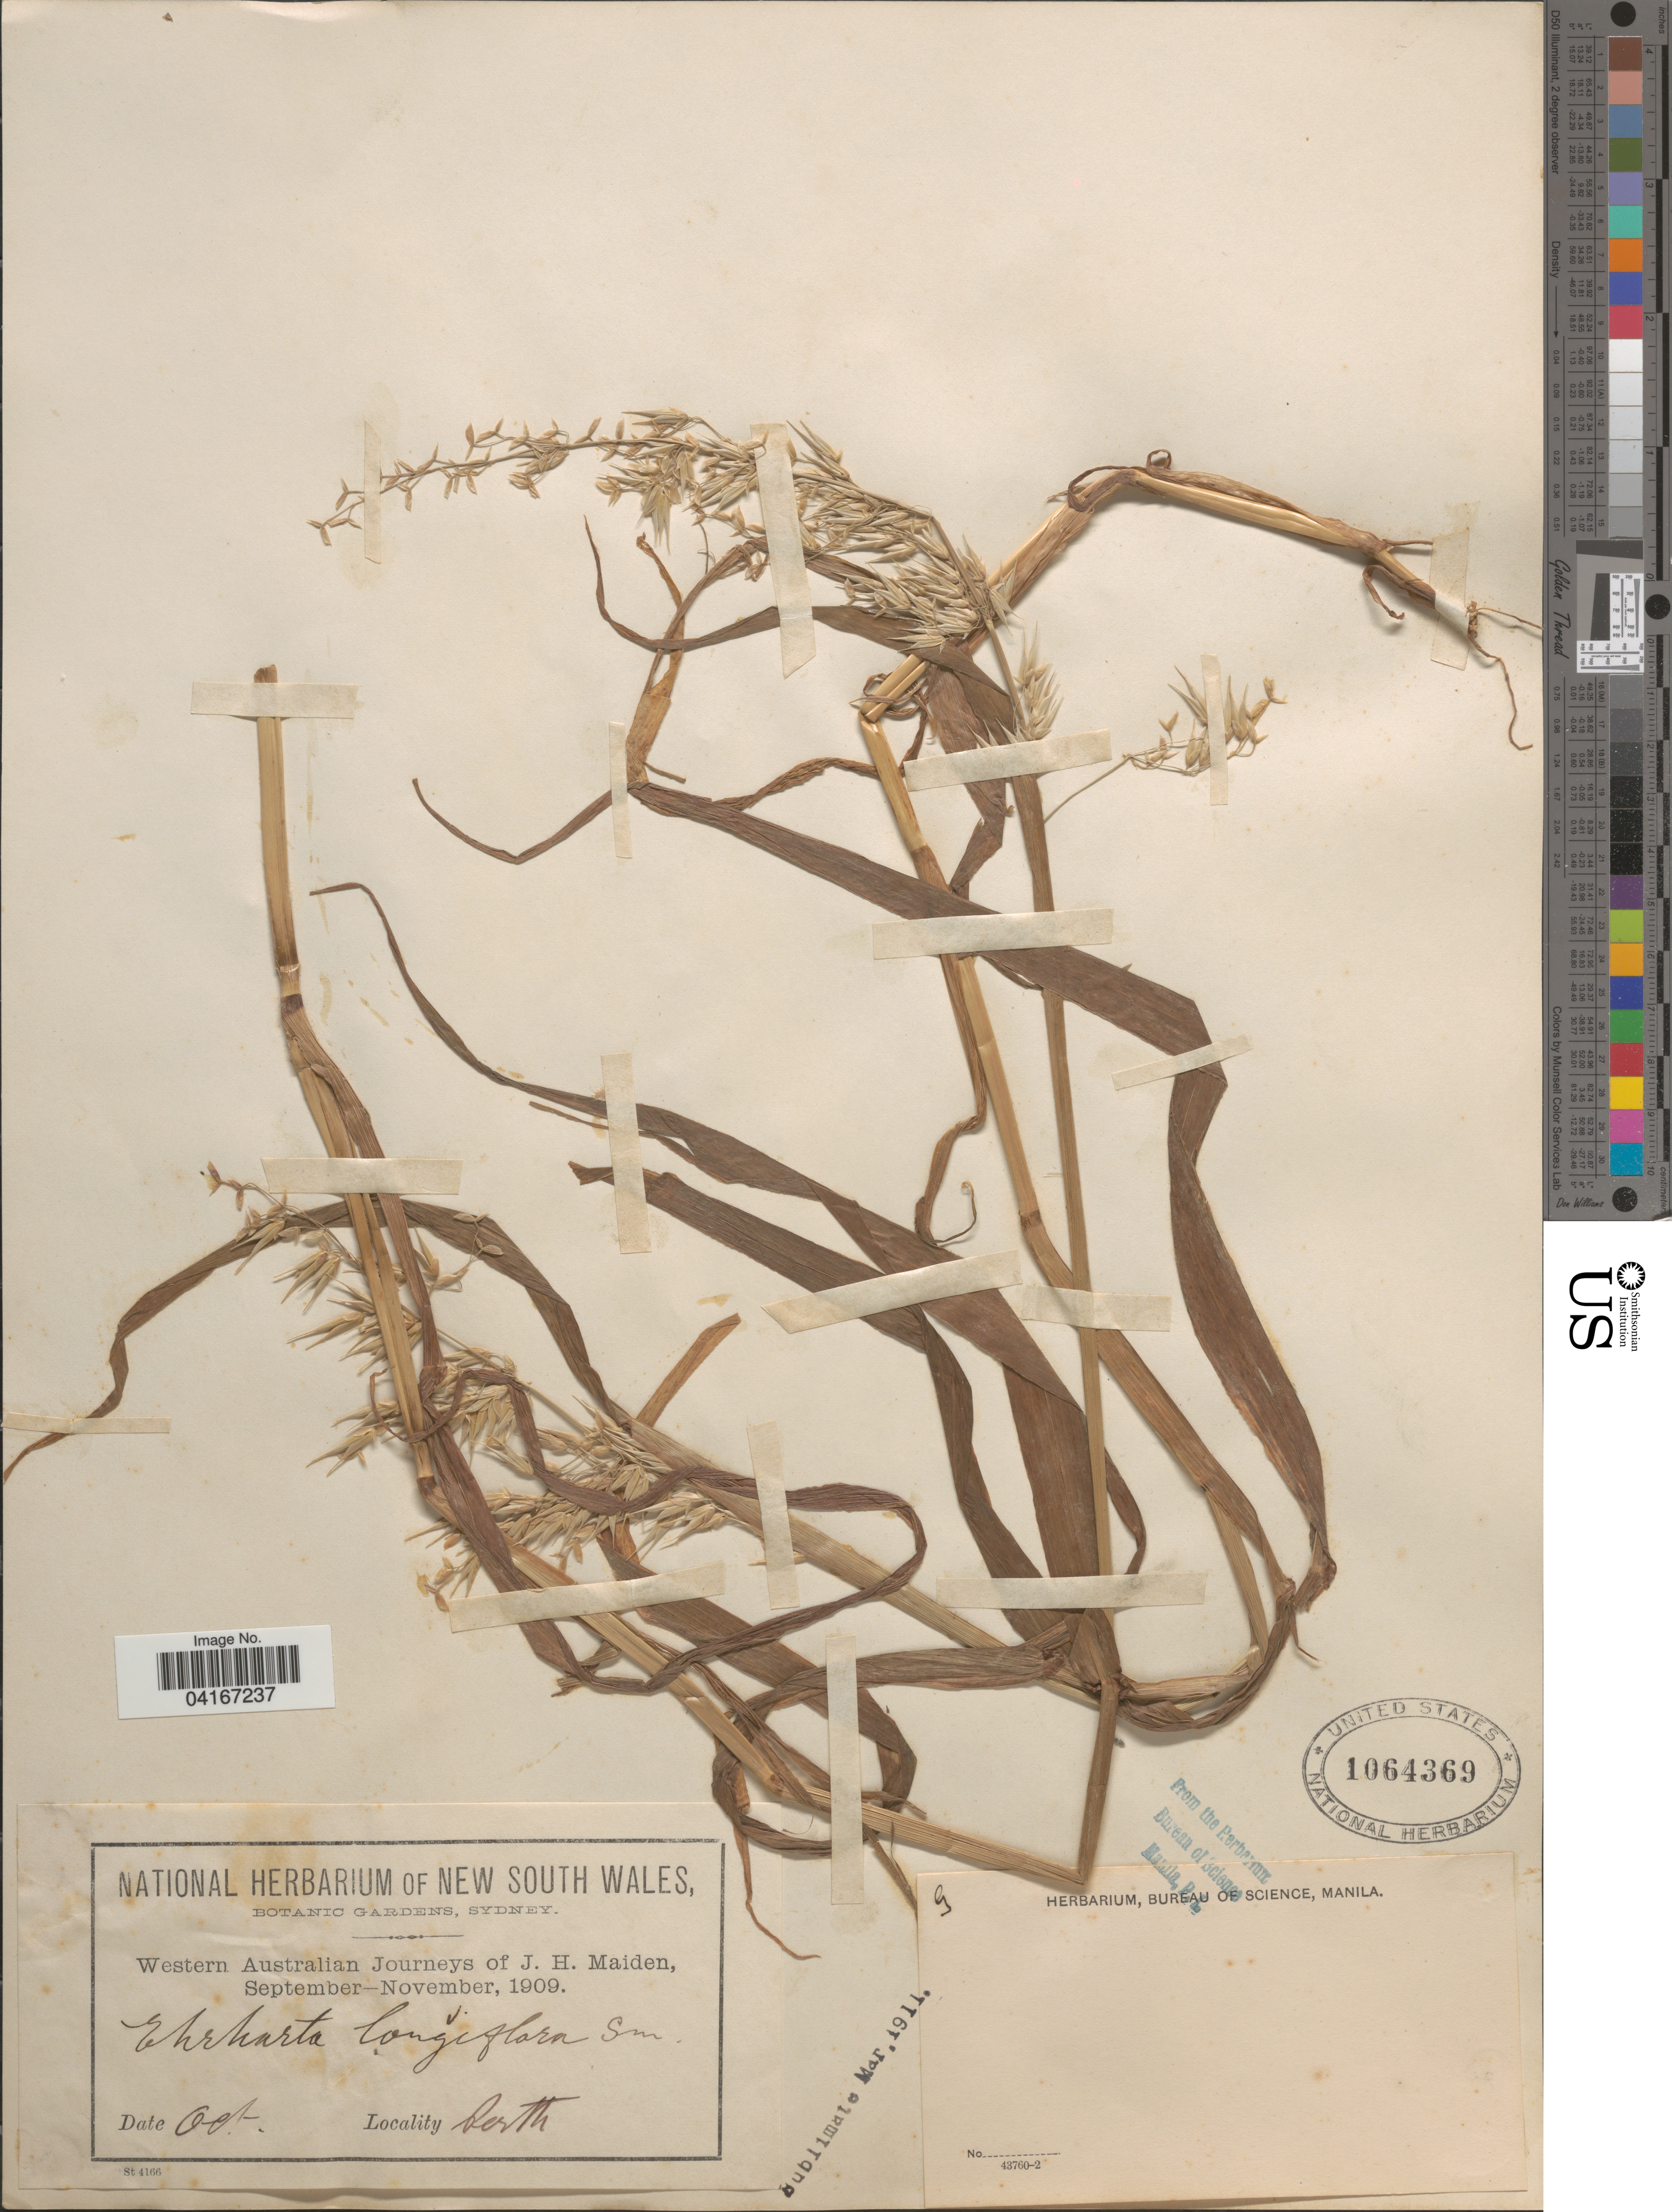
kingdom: Plantae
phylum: Tracheophyta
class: Liliopsida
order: Poales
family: Poaceae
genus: Ehrharta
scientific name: Ehrharta longiflora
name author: Sm.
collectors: J. Maiden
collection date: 1909-10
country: Australia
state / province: Western Australia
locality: Western Australia Journeys. Perth.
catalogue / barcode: US 1064369